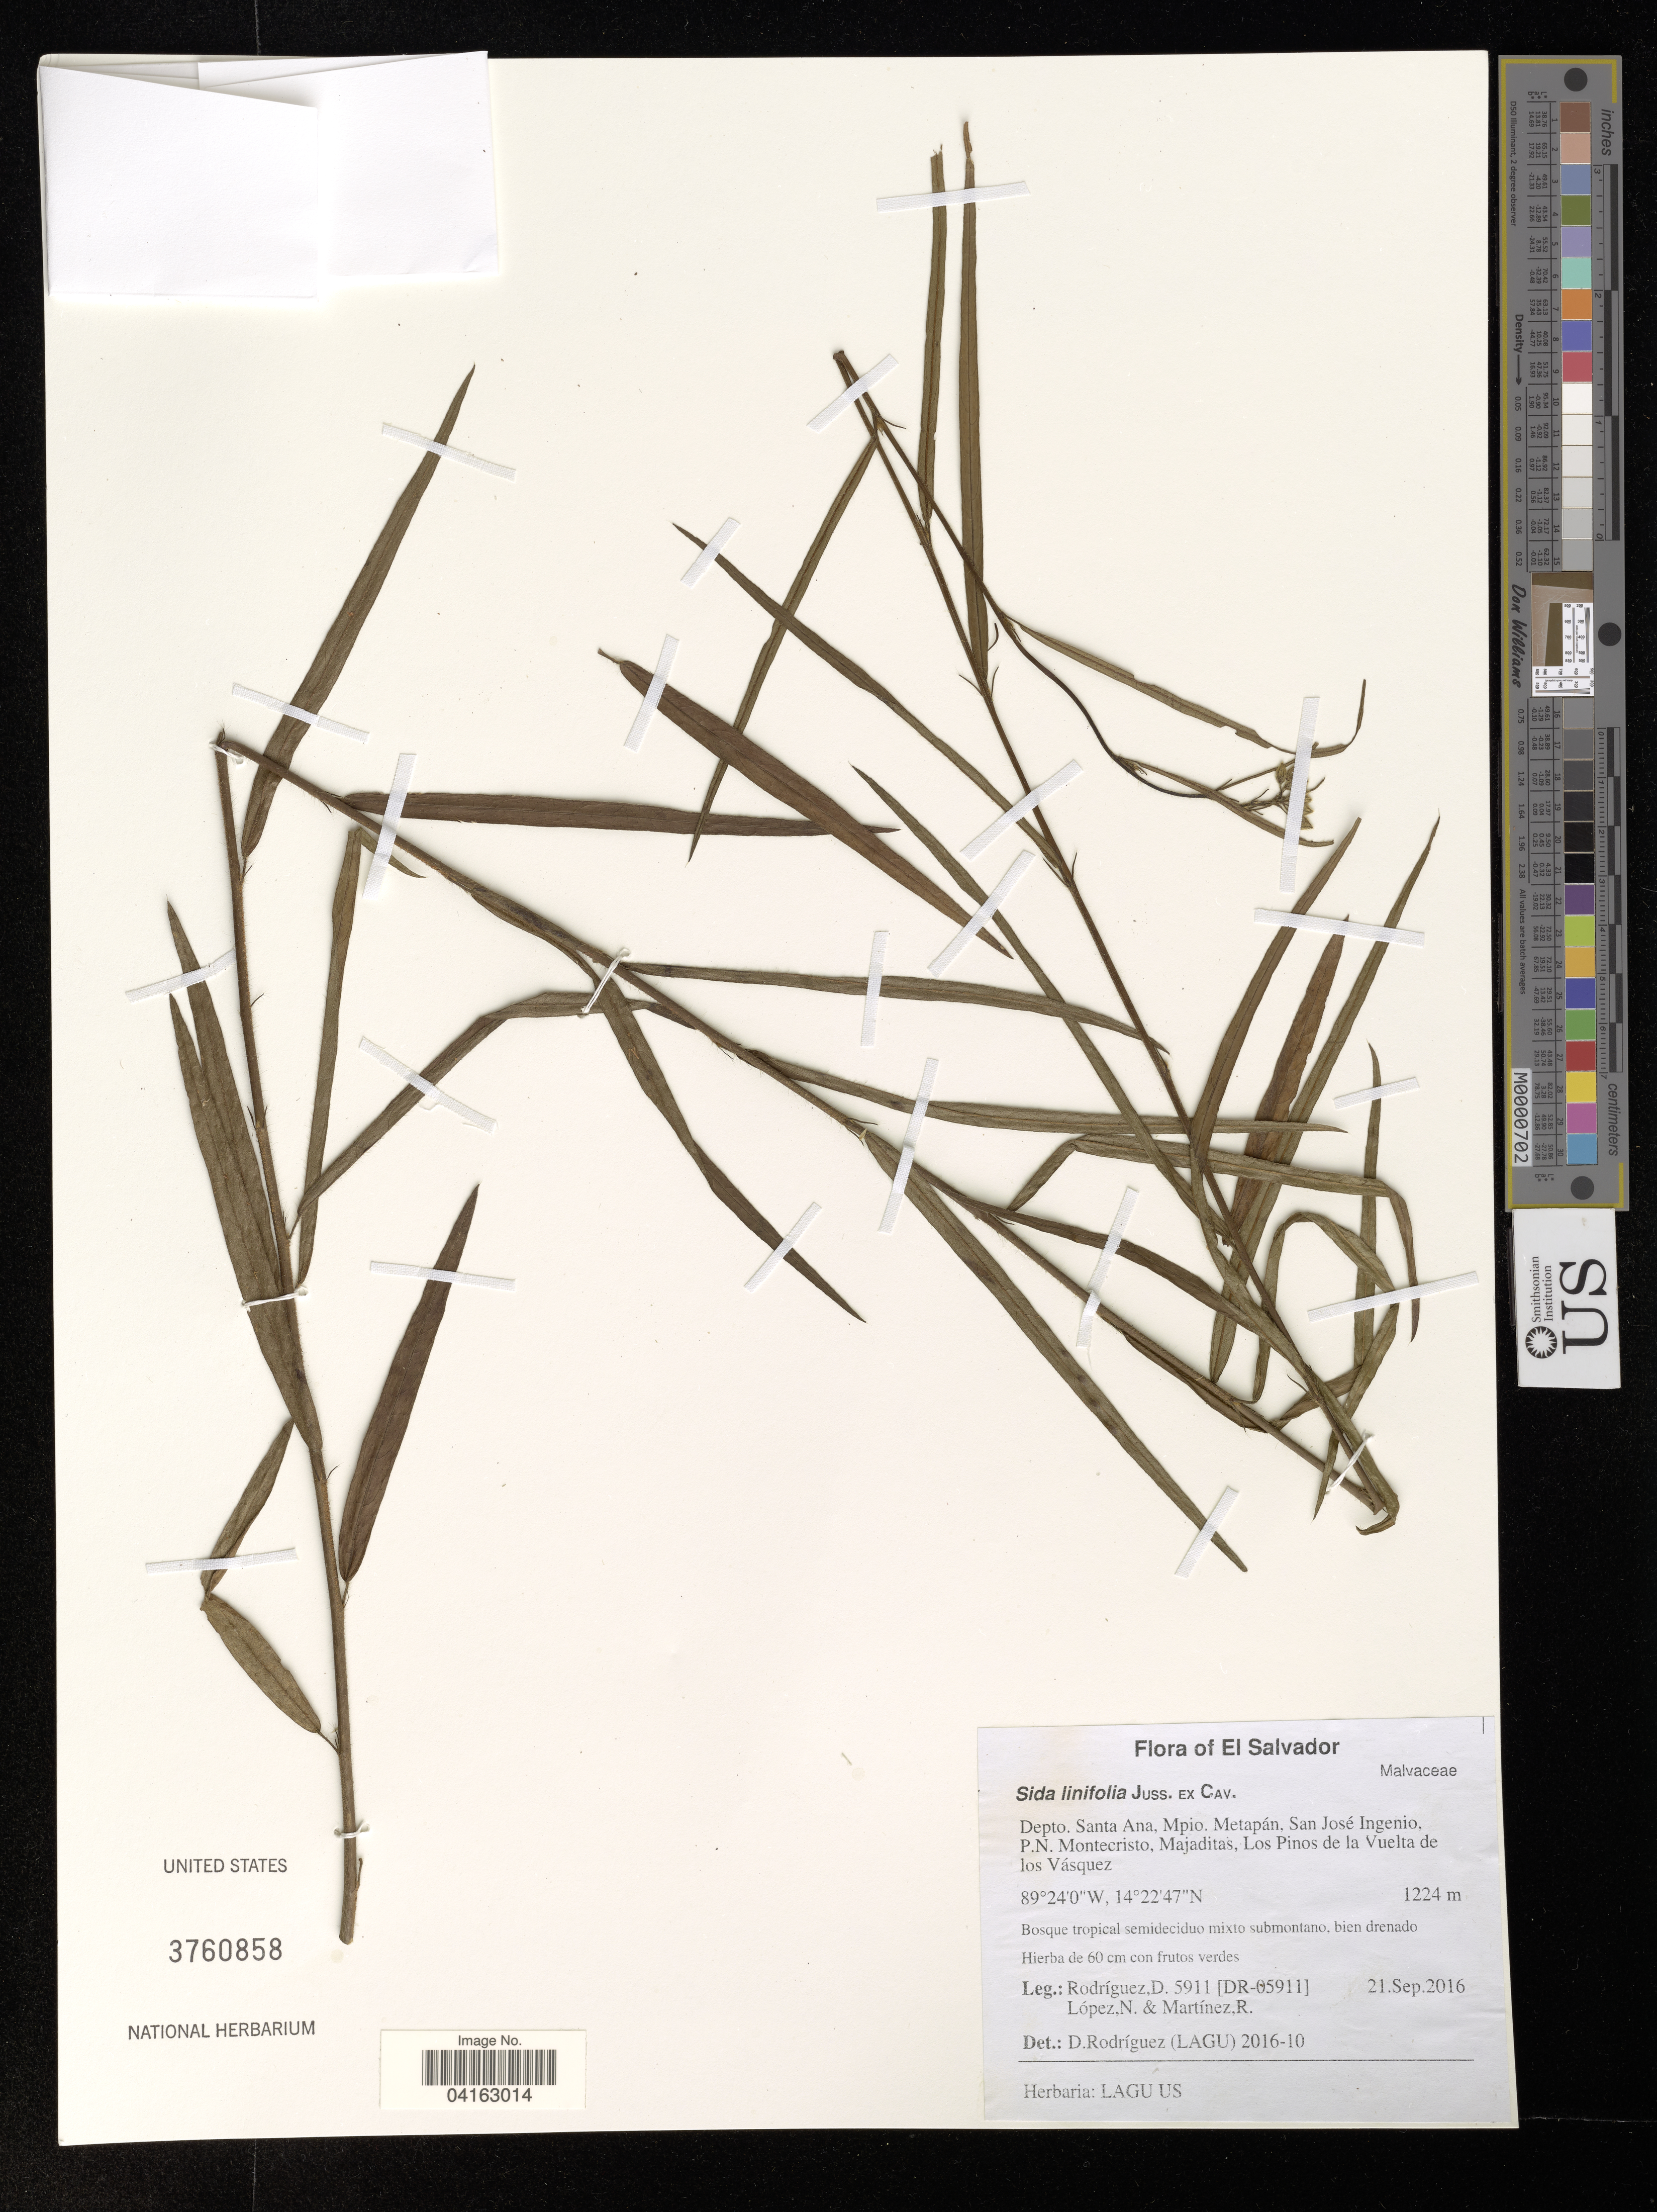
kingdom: Plantae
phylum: Tracheophyta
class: Magnoliopsida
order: Malvales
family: Malvaceae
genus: Sida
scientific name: Sida linifolia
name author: Cav.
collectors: D. Rodriguez, N. Lopez & R. Martinez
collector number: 5911 / [DR-05911]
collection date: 2016-09-21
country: El Salvador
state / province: Santa Ana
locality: Depto. Santa Ana, Mpio. Metapán, San José Ingenio, P.N. Montecristo, Majaditas, Los Pinos de la Vuelta de los Vásquez.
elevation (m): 1224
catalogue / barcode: US 3760858